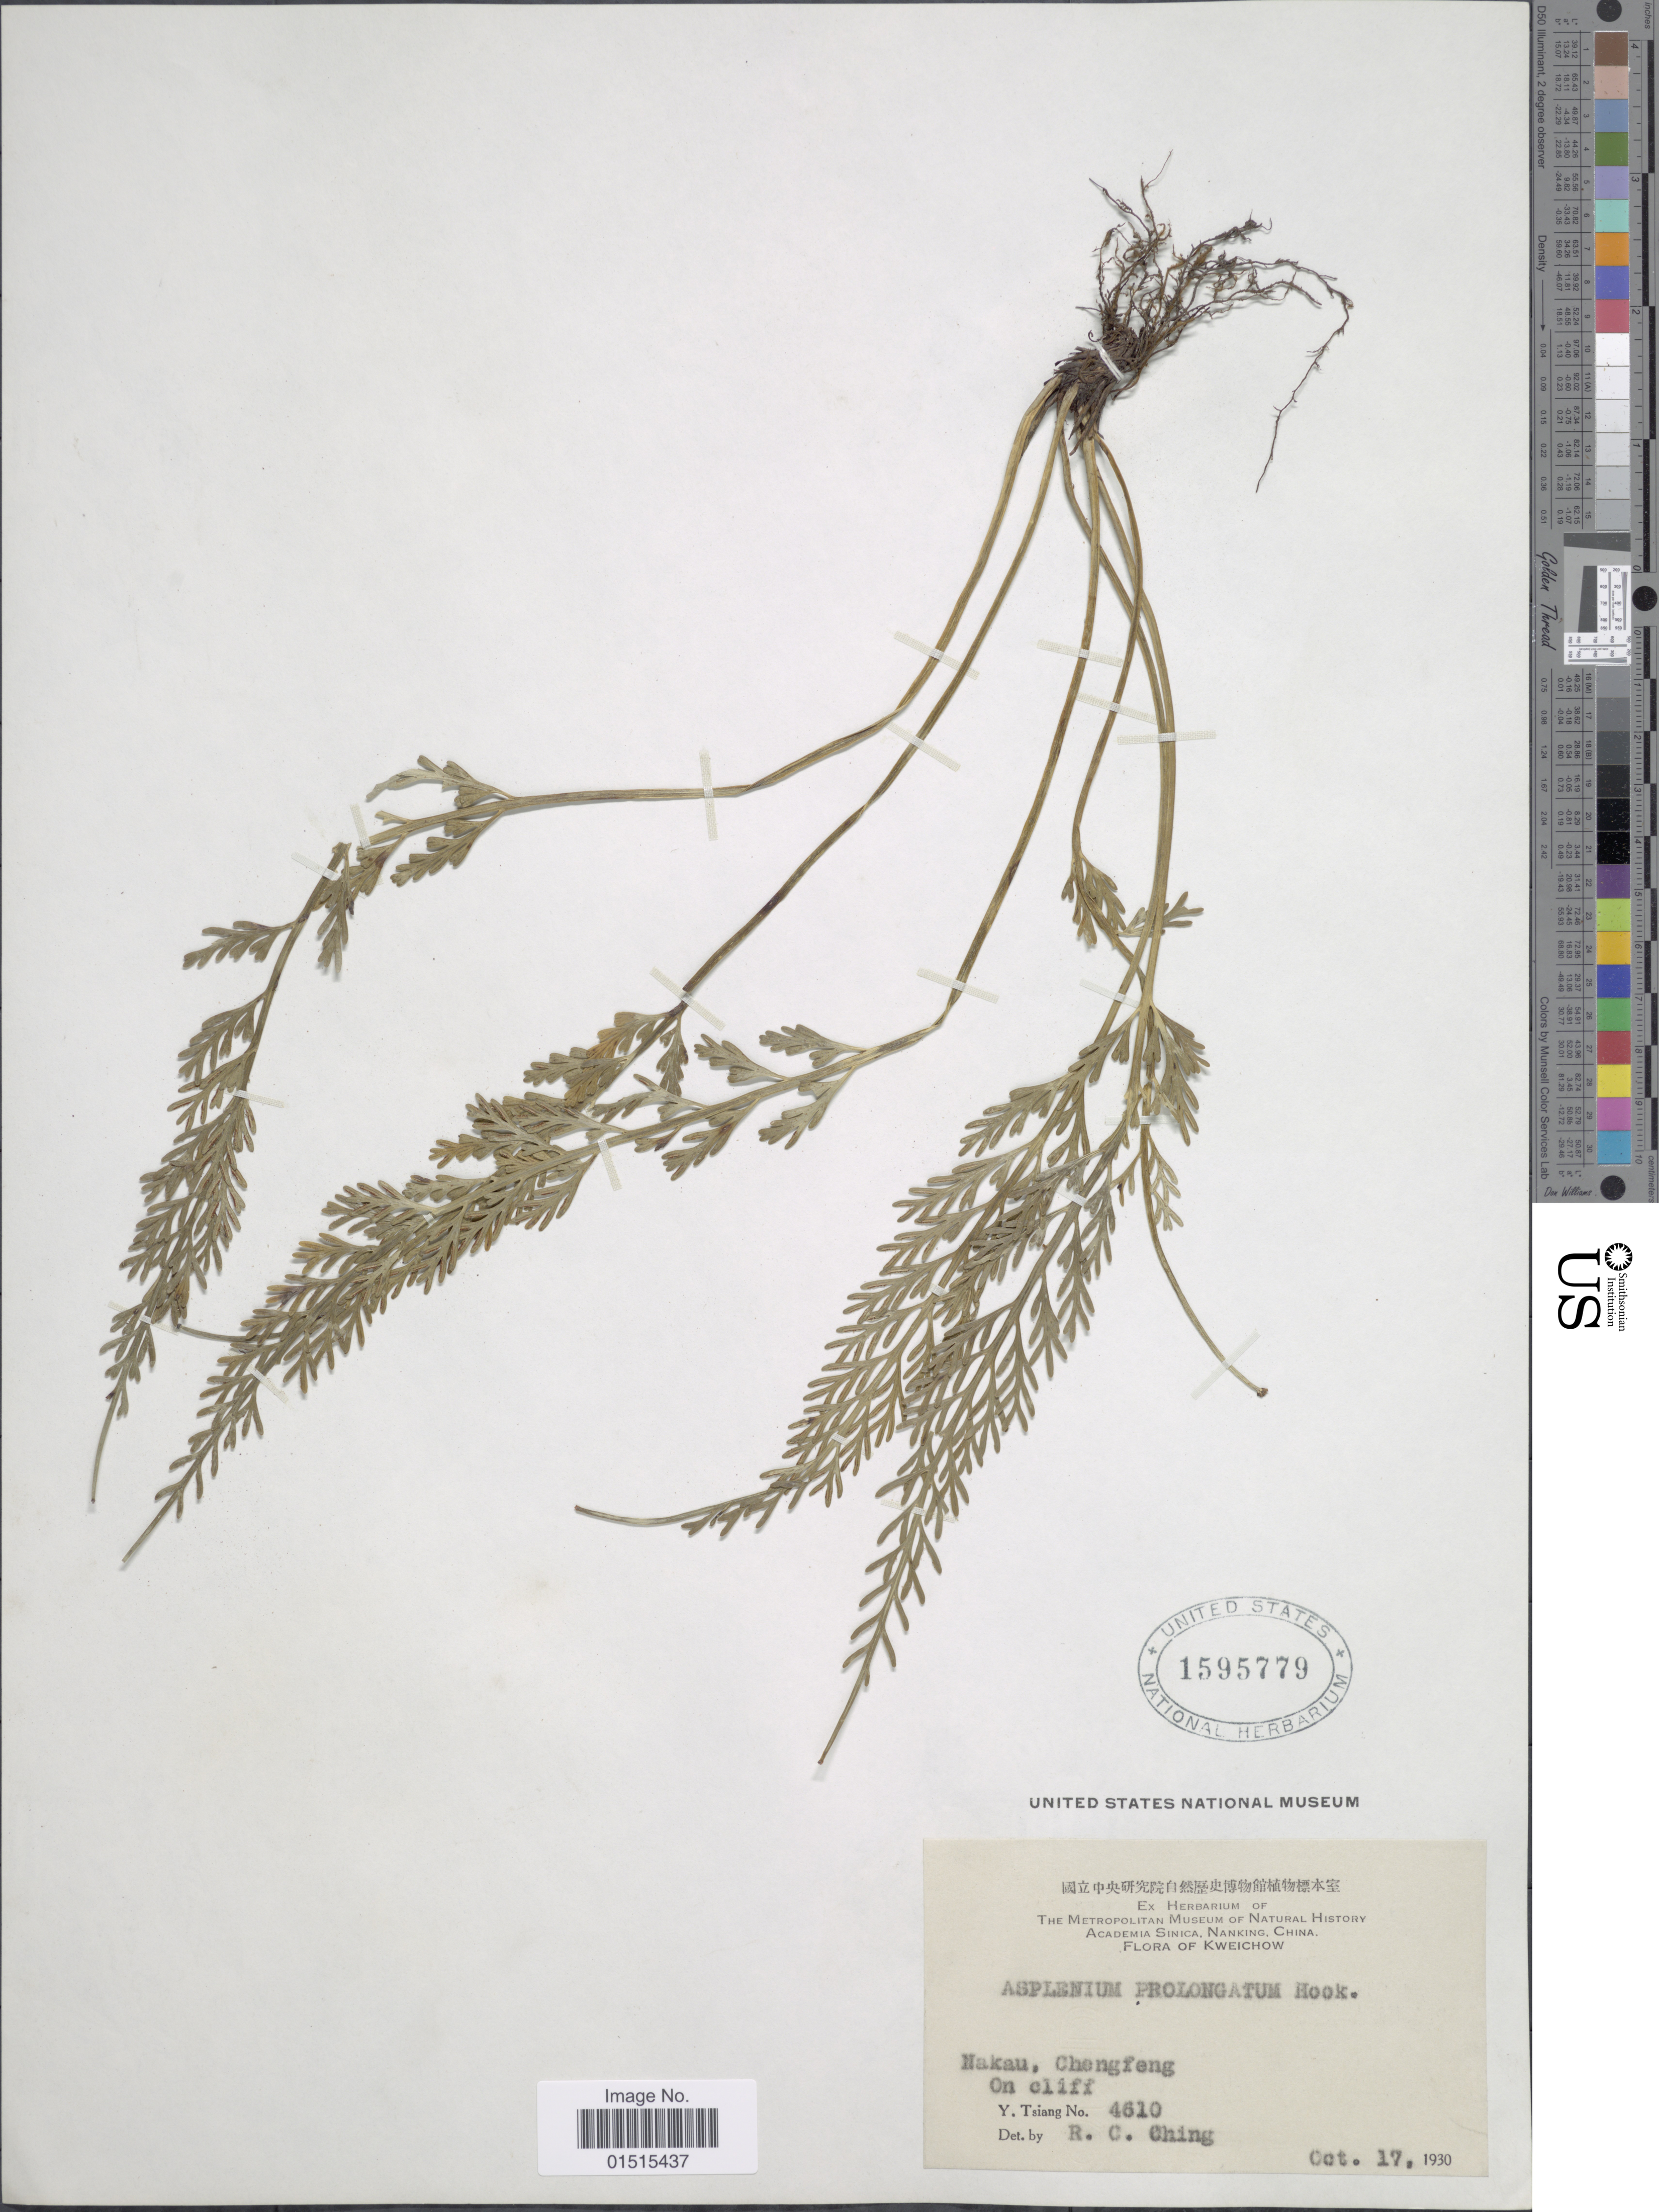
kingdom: Plantae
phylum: Tracheophyta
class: Polypodiopsida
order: Polypodiales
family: Aspleniaceae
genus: Asplenium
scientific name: Asplenium prolongatum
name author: Hook.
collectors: Y. Tsiang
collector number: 4610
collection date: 1930-10-17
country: China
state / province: Guizhou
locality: Kweichow, Nakau, Chenfeng on cliff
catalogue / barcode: US 1595779